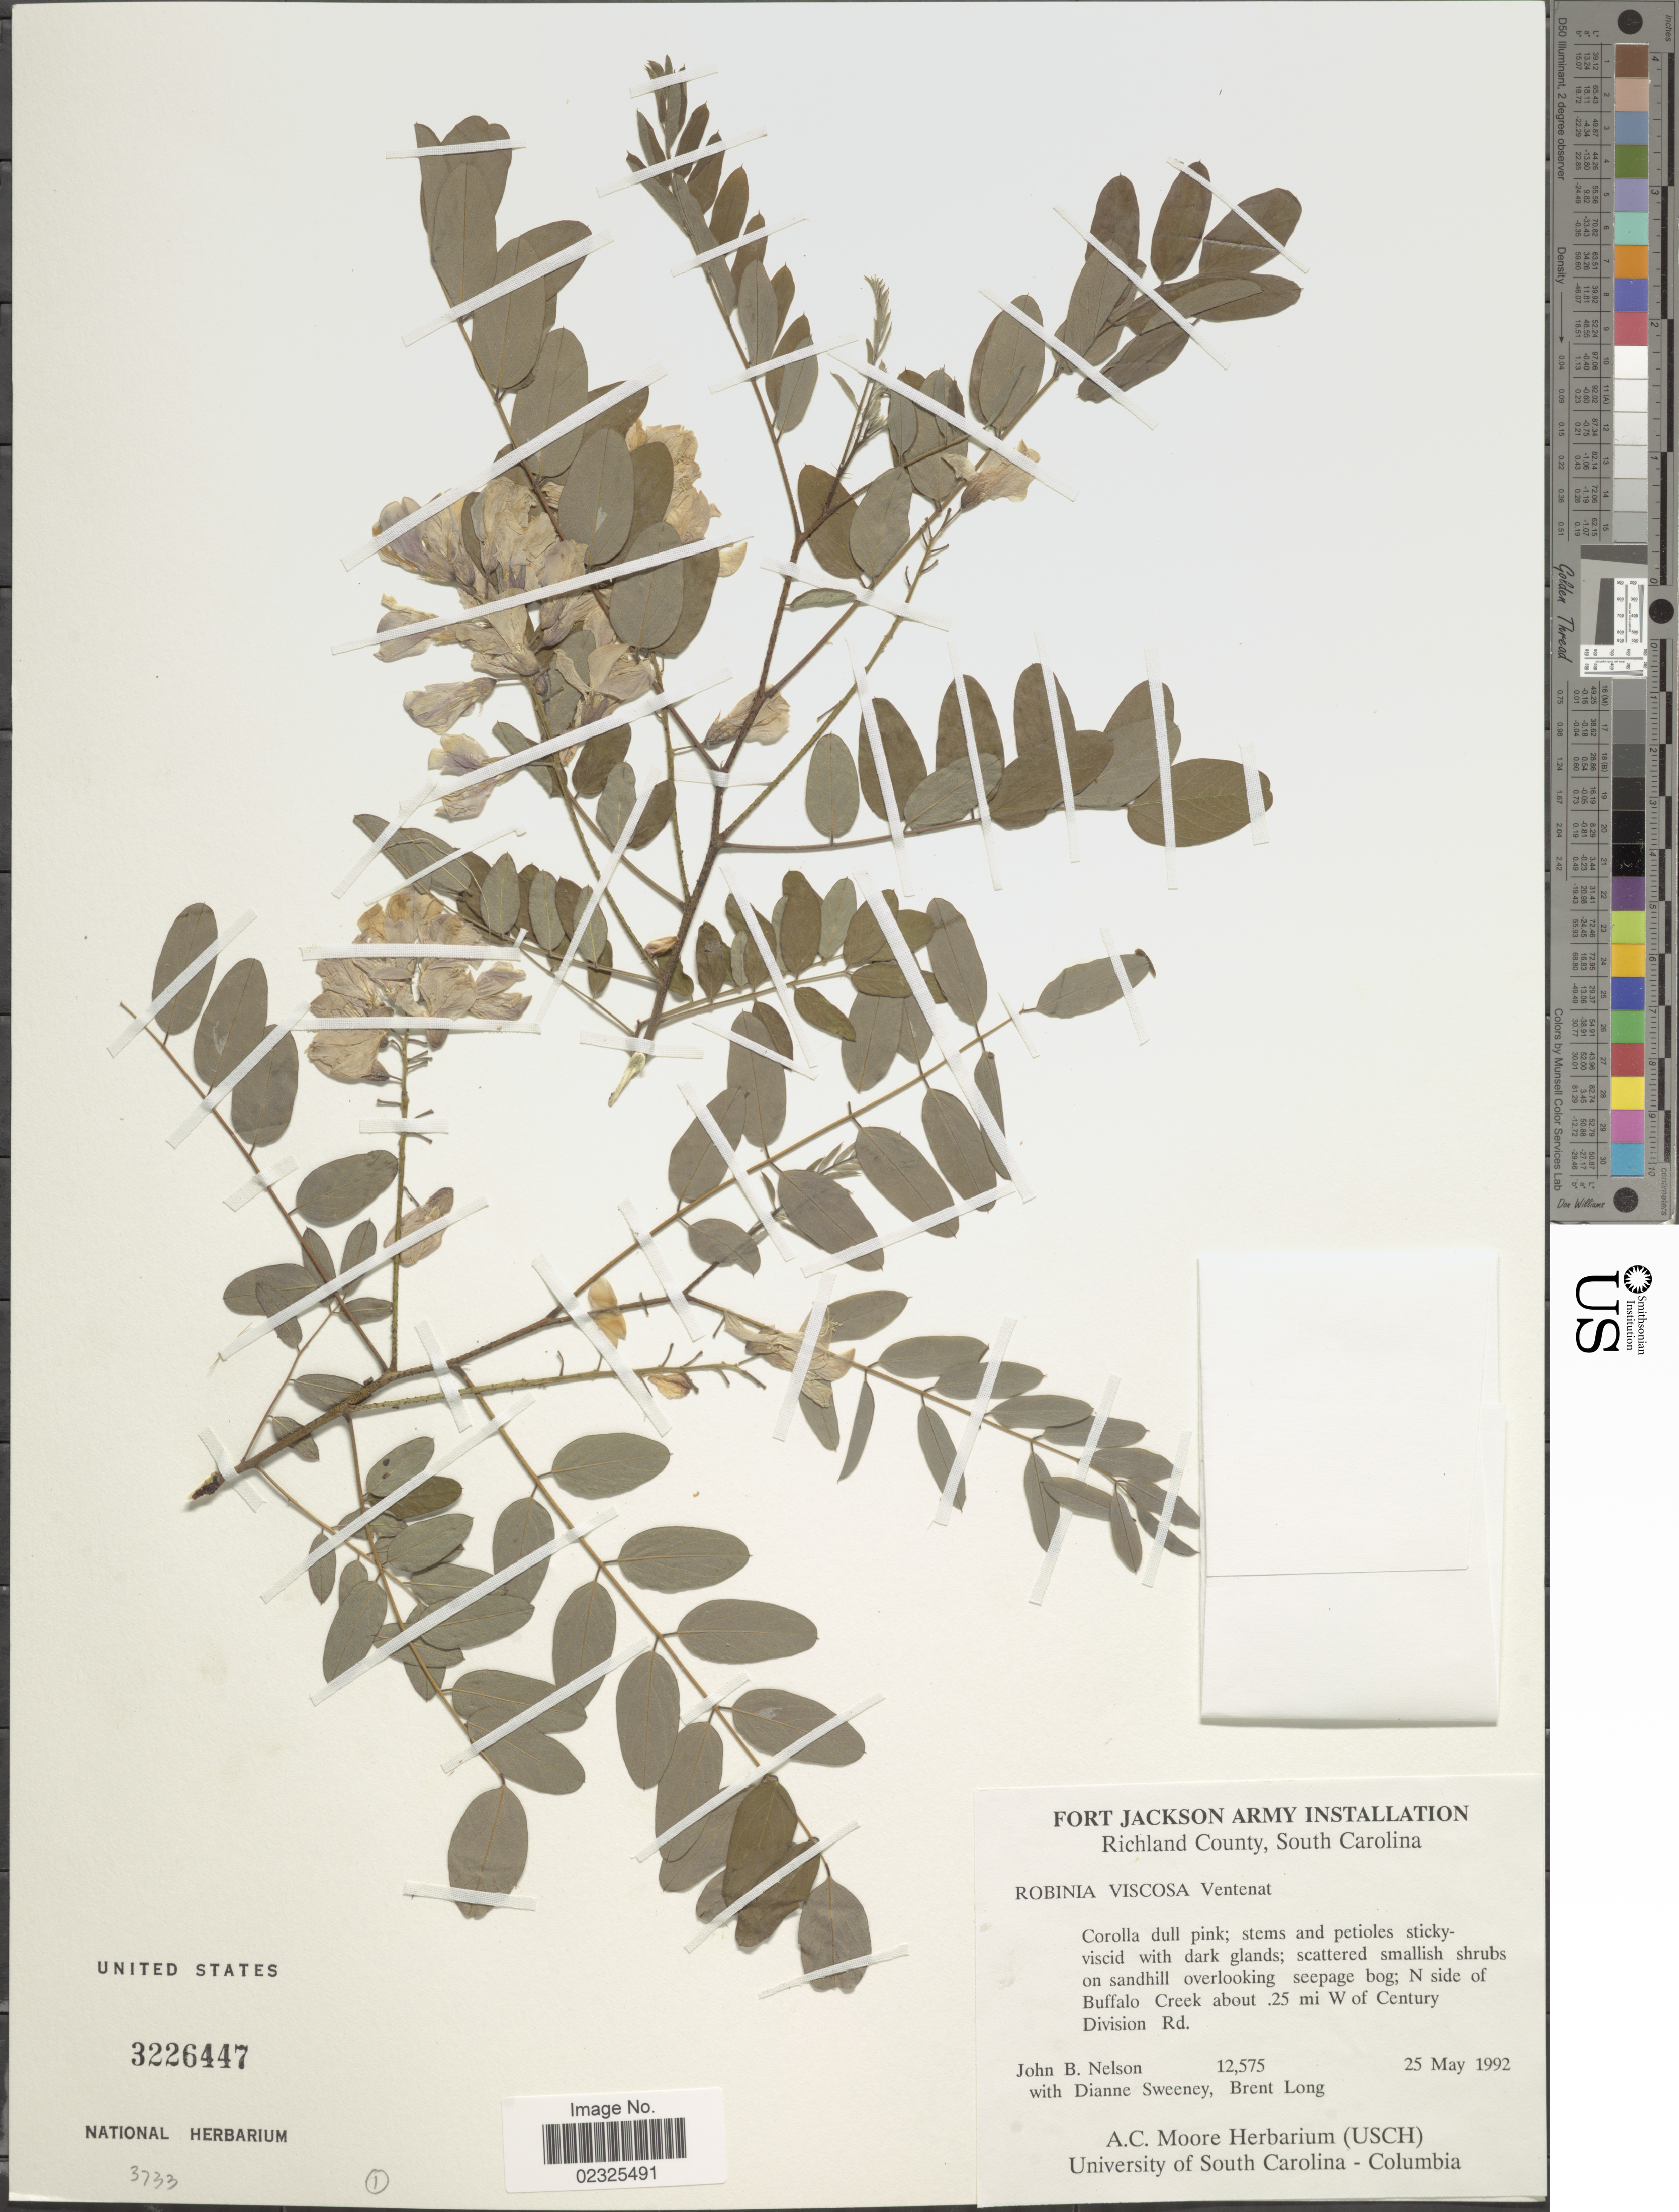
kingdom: Plantae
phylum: Tracheophyta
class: Magnoliopsida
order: Fabales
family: Fabaceae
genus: Robinia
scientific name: Robinia viscosa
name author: Vent.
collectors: J. Nelson, D. Sweeney & B. Long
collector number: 12575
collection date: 1992-05-25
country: United States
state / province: South Carolina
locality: Fort jackson Army, N side of Buffalo Creek about .25 mi W of Century Division Rd.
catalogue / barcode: US 3226447